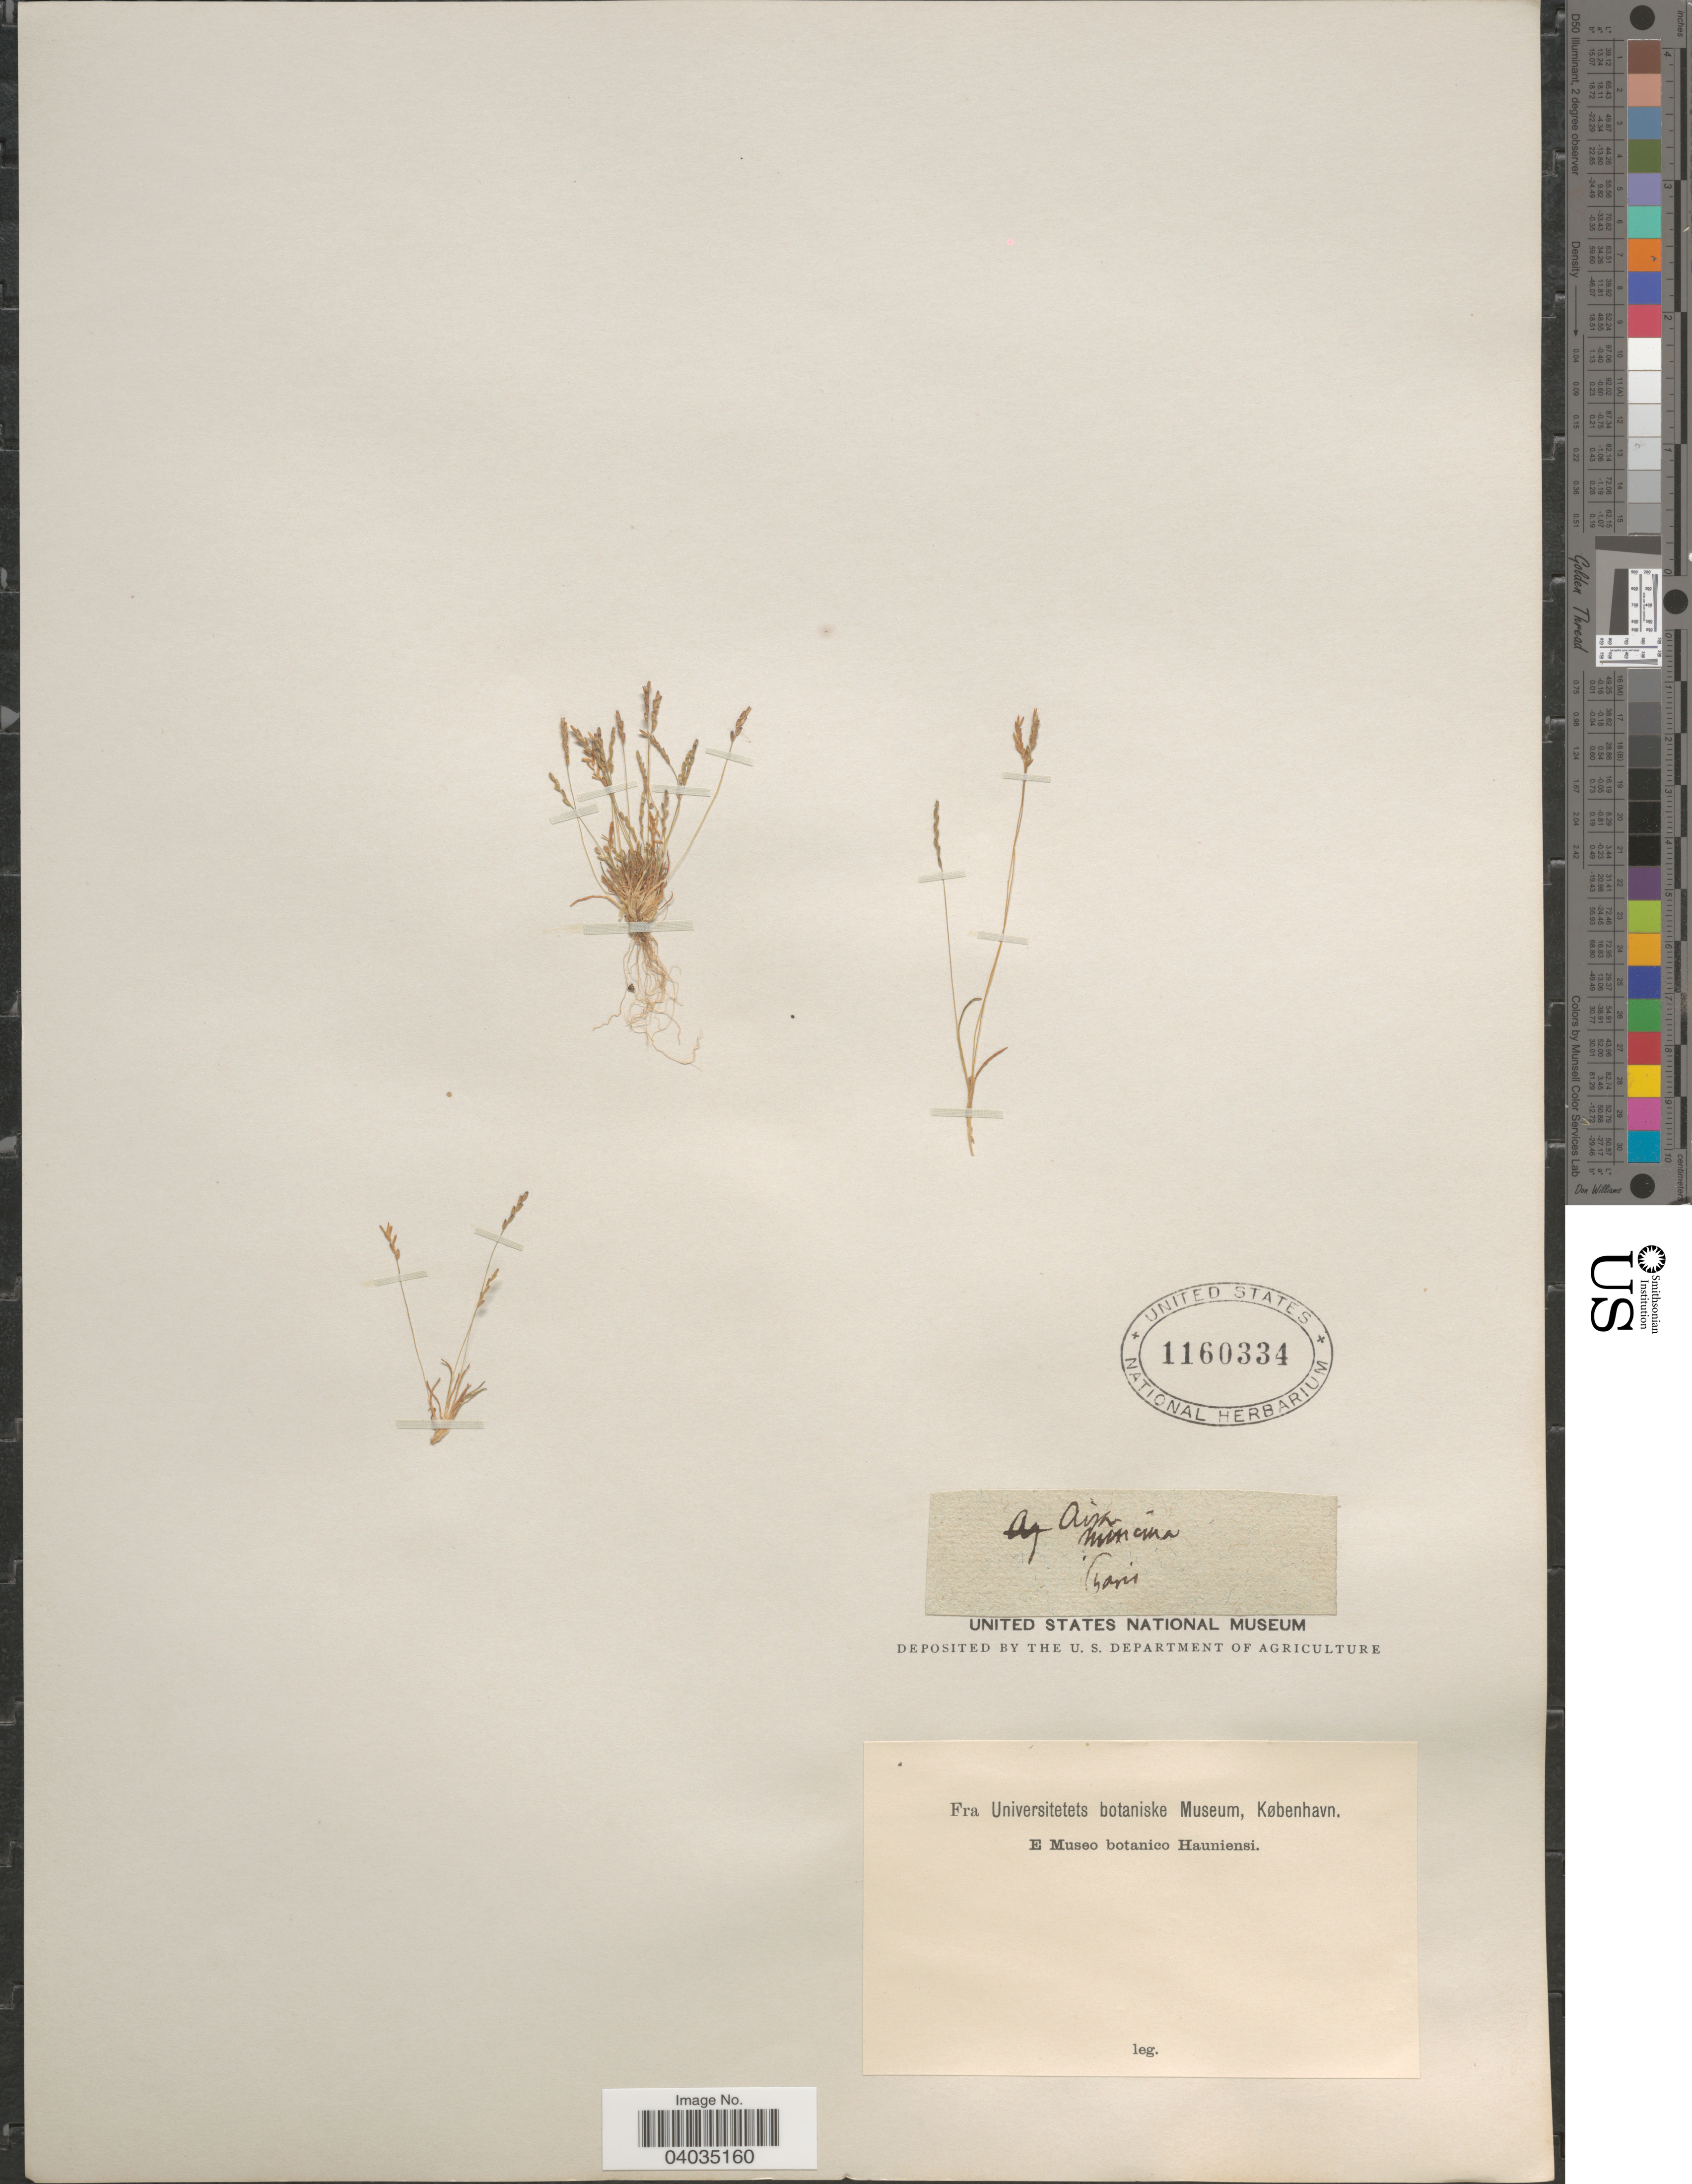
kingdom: Plantae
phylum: Tracheophyta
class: Liliopsida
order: Poales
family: Poaceae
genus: Mibora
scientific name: Mibora minima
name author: (L.) Desv.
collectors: Garis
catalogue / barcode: US 1160334